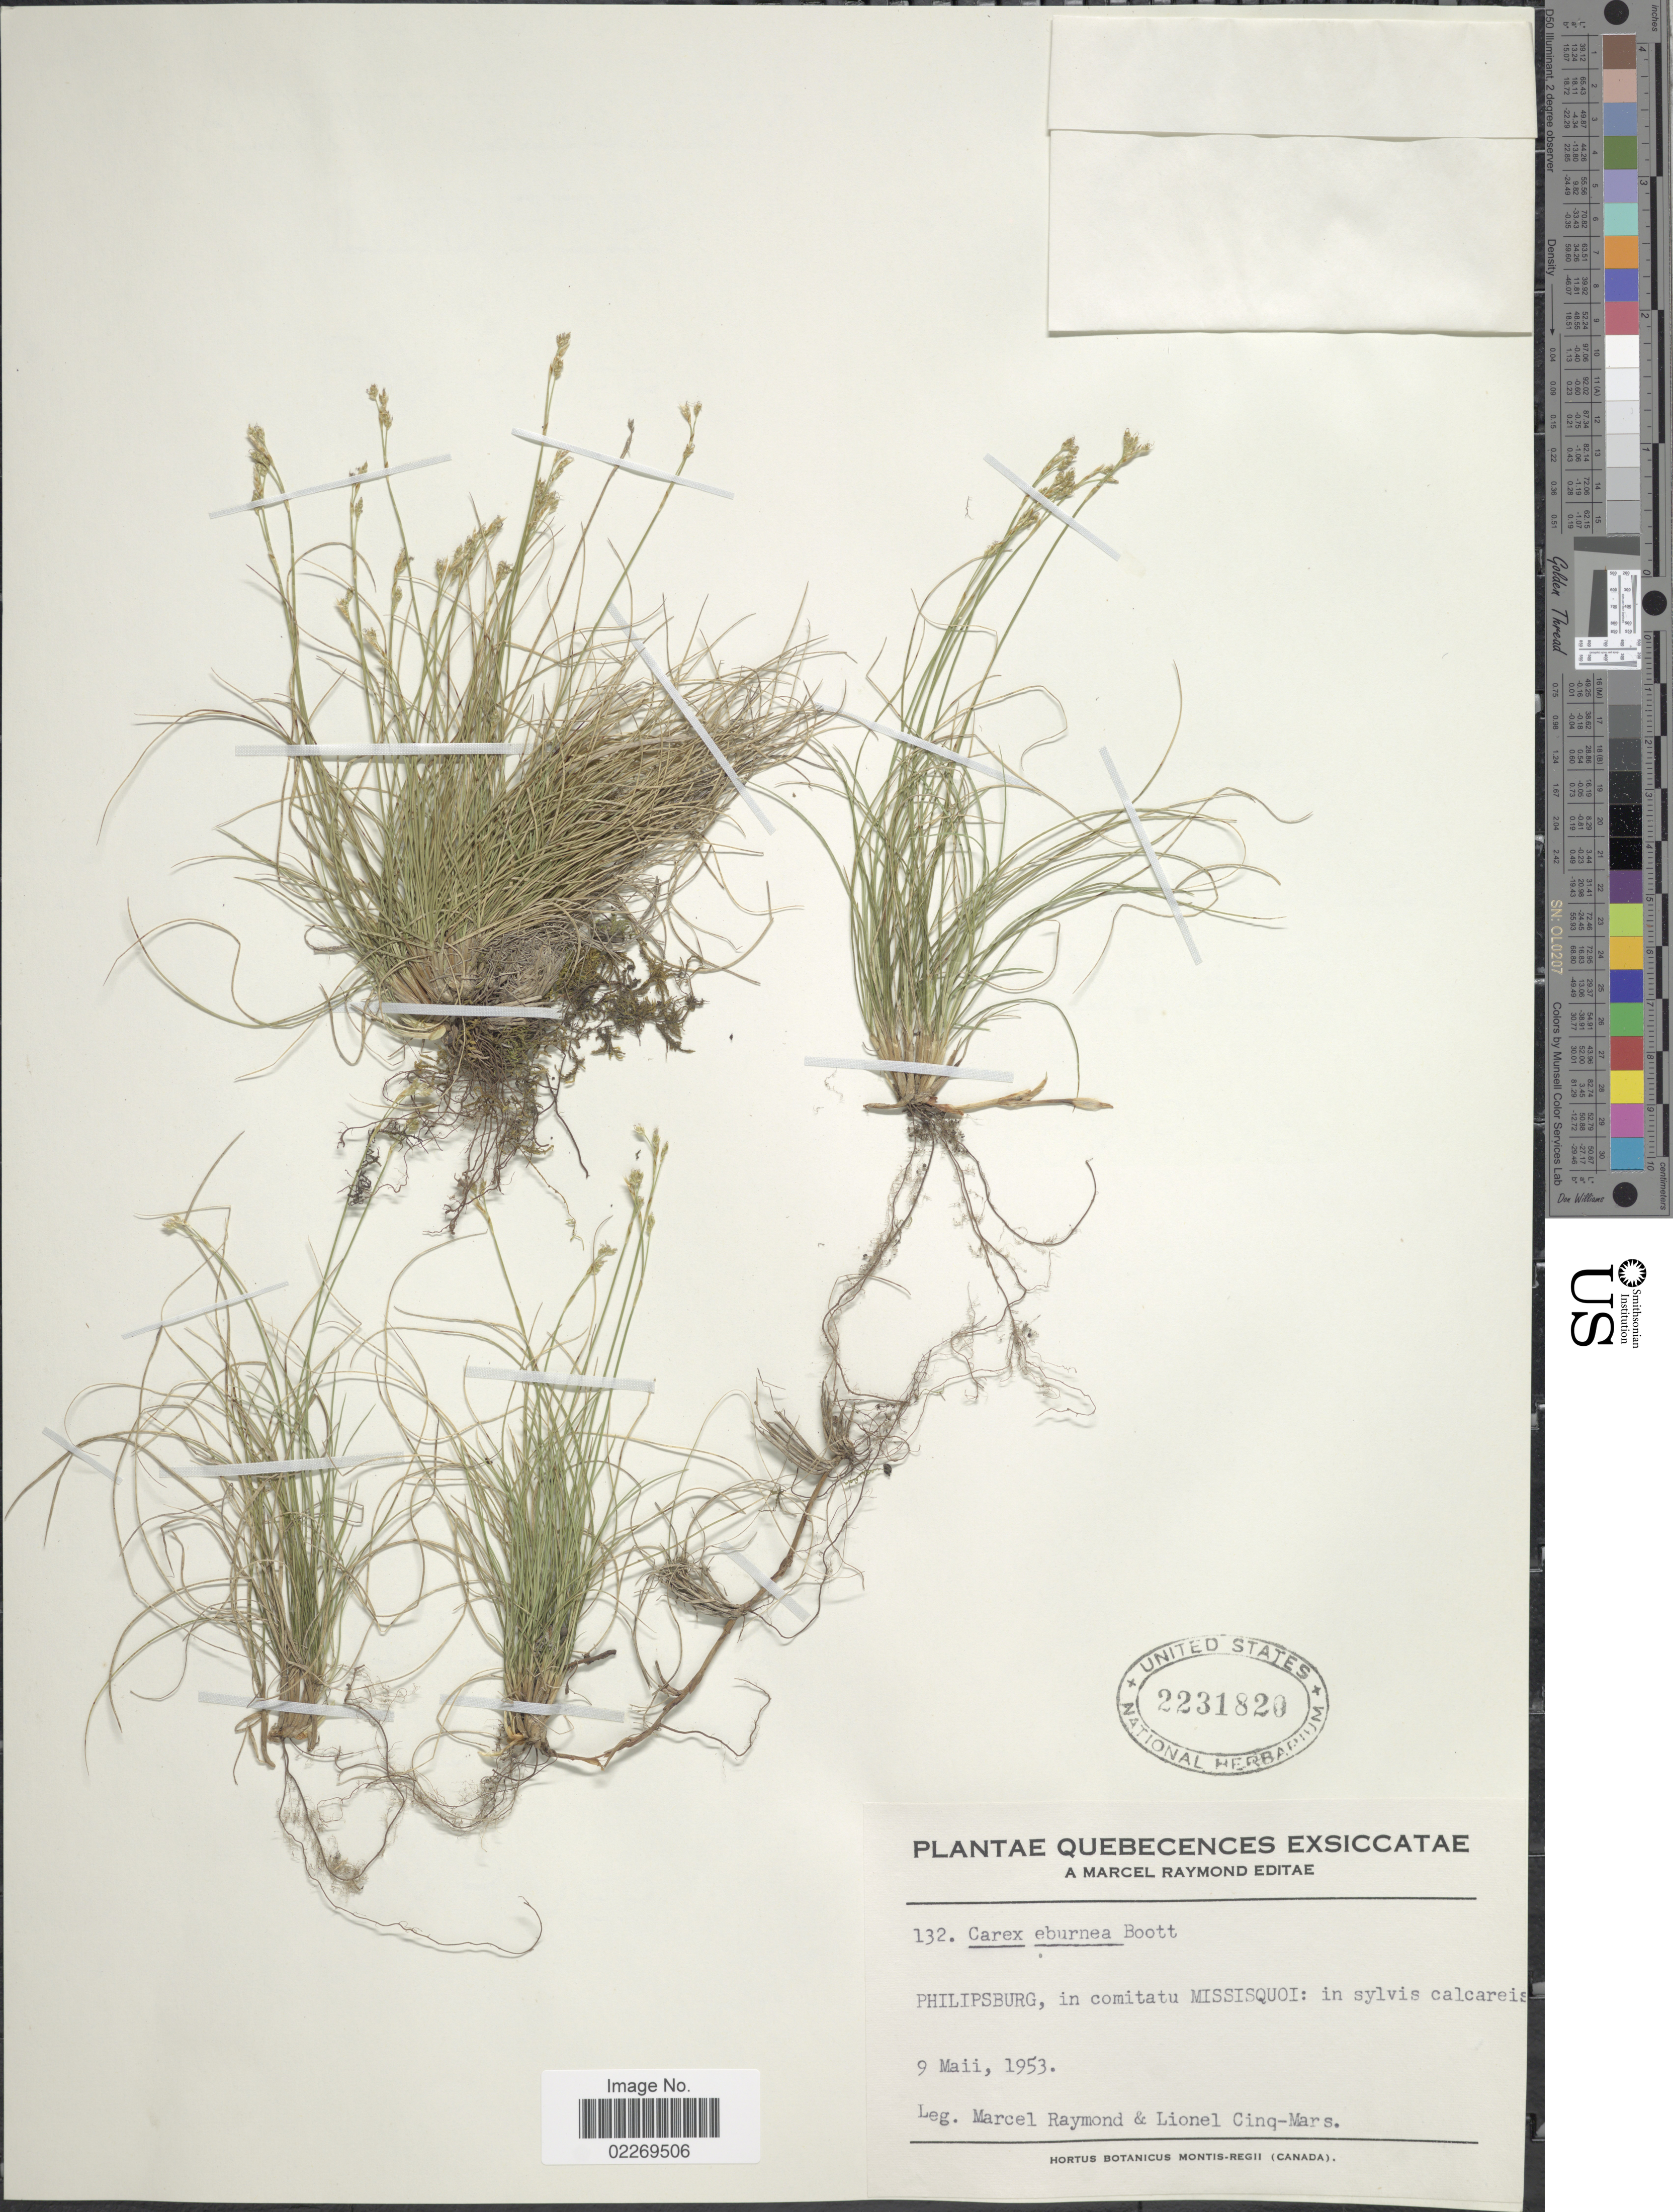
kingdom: Plantae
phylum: Tracheophyta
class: Liliopsida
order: Poales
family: Cyperaceae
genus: Carex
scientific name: Carex eburnea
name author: Boott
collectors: M. Raymond & L. Cinq-Mars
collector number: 132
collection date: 1953-05-09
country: Canada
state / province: Quebec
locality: Philipsburg, in comitatu Missisquoi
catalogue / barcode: US 2231820